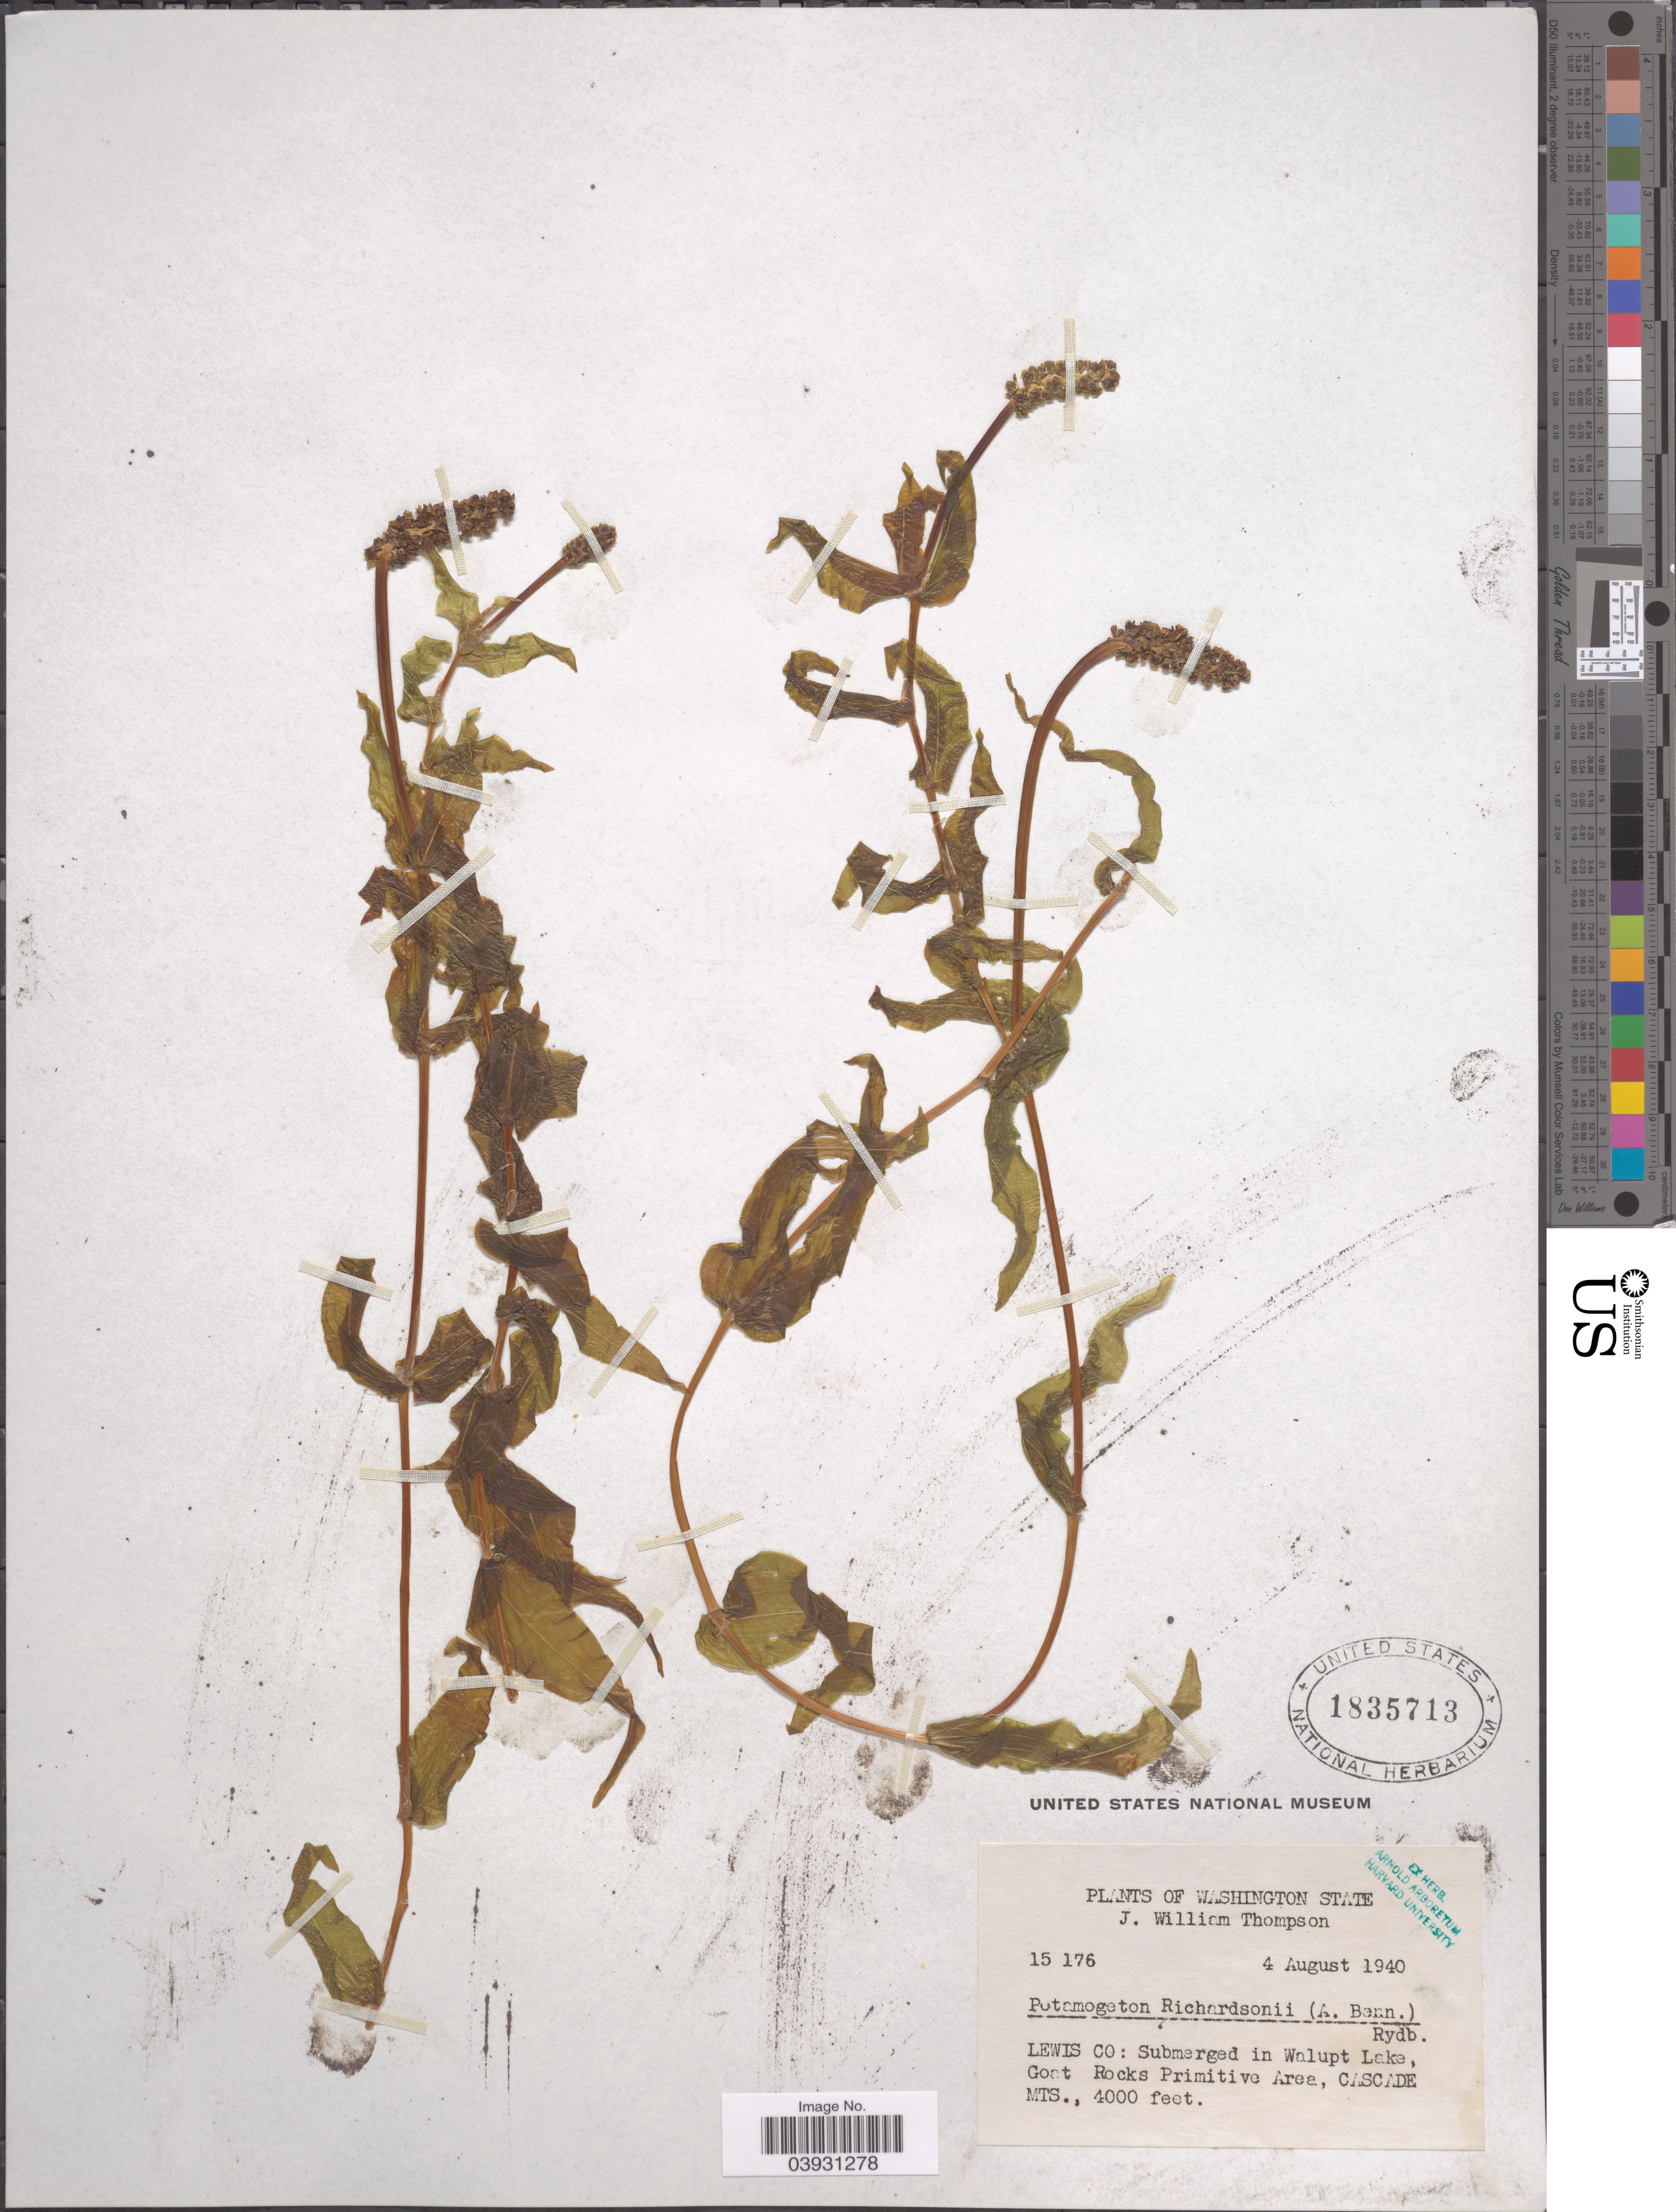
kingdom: Plantae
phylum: Tracheophyta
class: Liliopsida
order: Alismatales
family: Potamogetonaceae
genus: Potamogeton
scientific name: Potamogeton richardsonii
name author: (A.W. Benn.) Rydb.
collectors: J. W. Thompson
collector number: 15176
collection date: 1940-08-04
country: United States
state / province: Washington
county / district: Lewis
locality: Lewis Co: Submerged in Walupt Lake, Goat Rocks Primitive Area, Cascade Mts.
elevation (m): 1219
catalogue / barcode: US 1835713